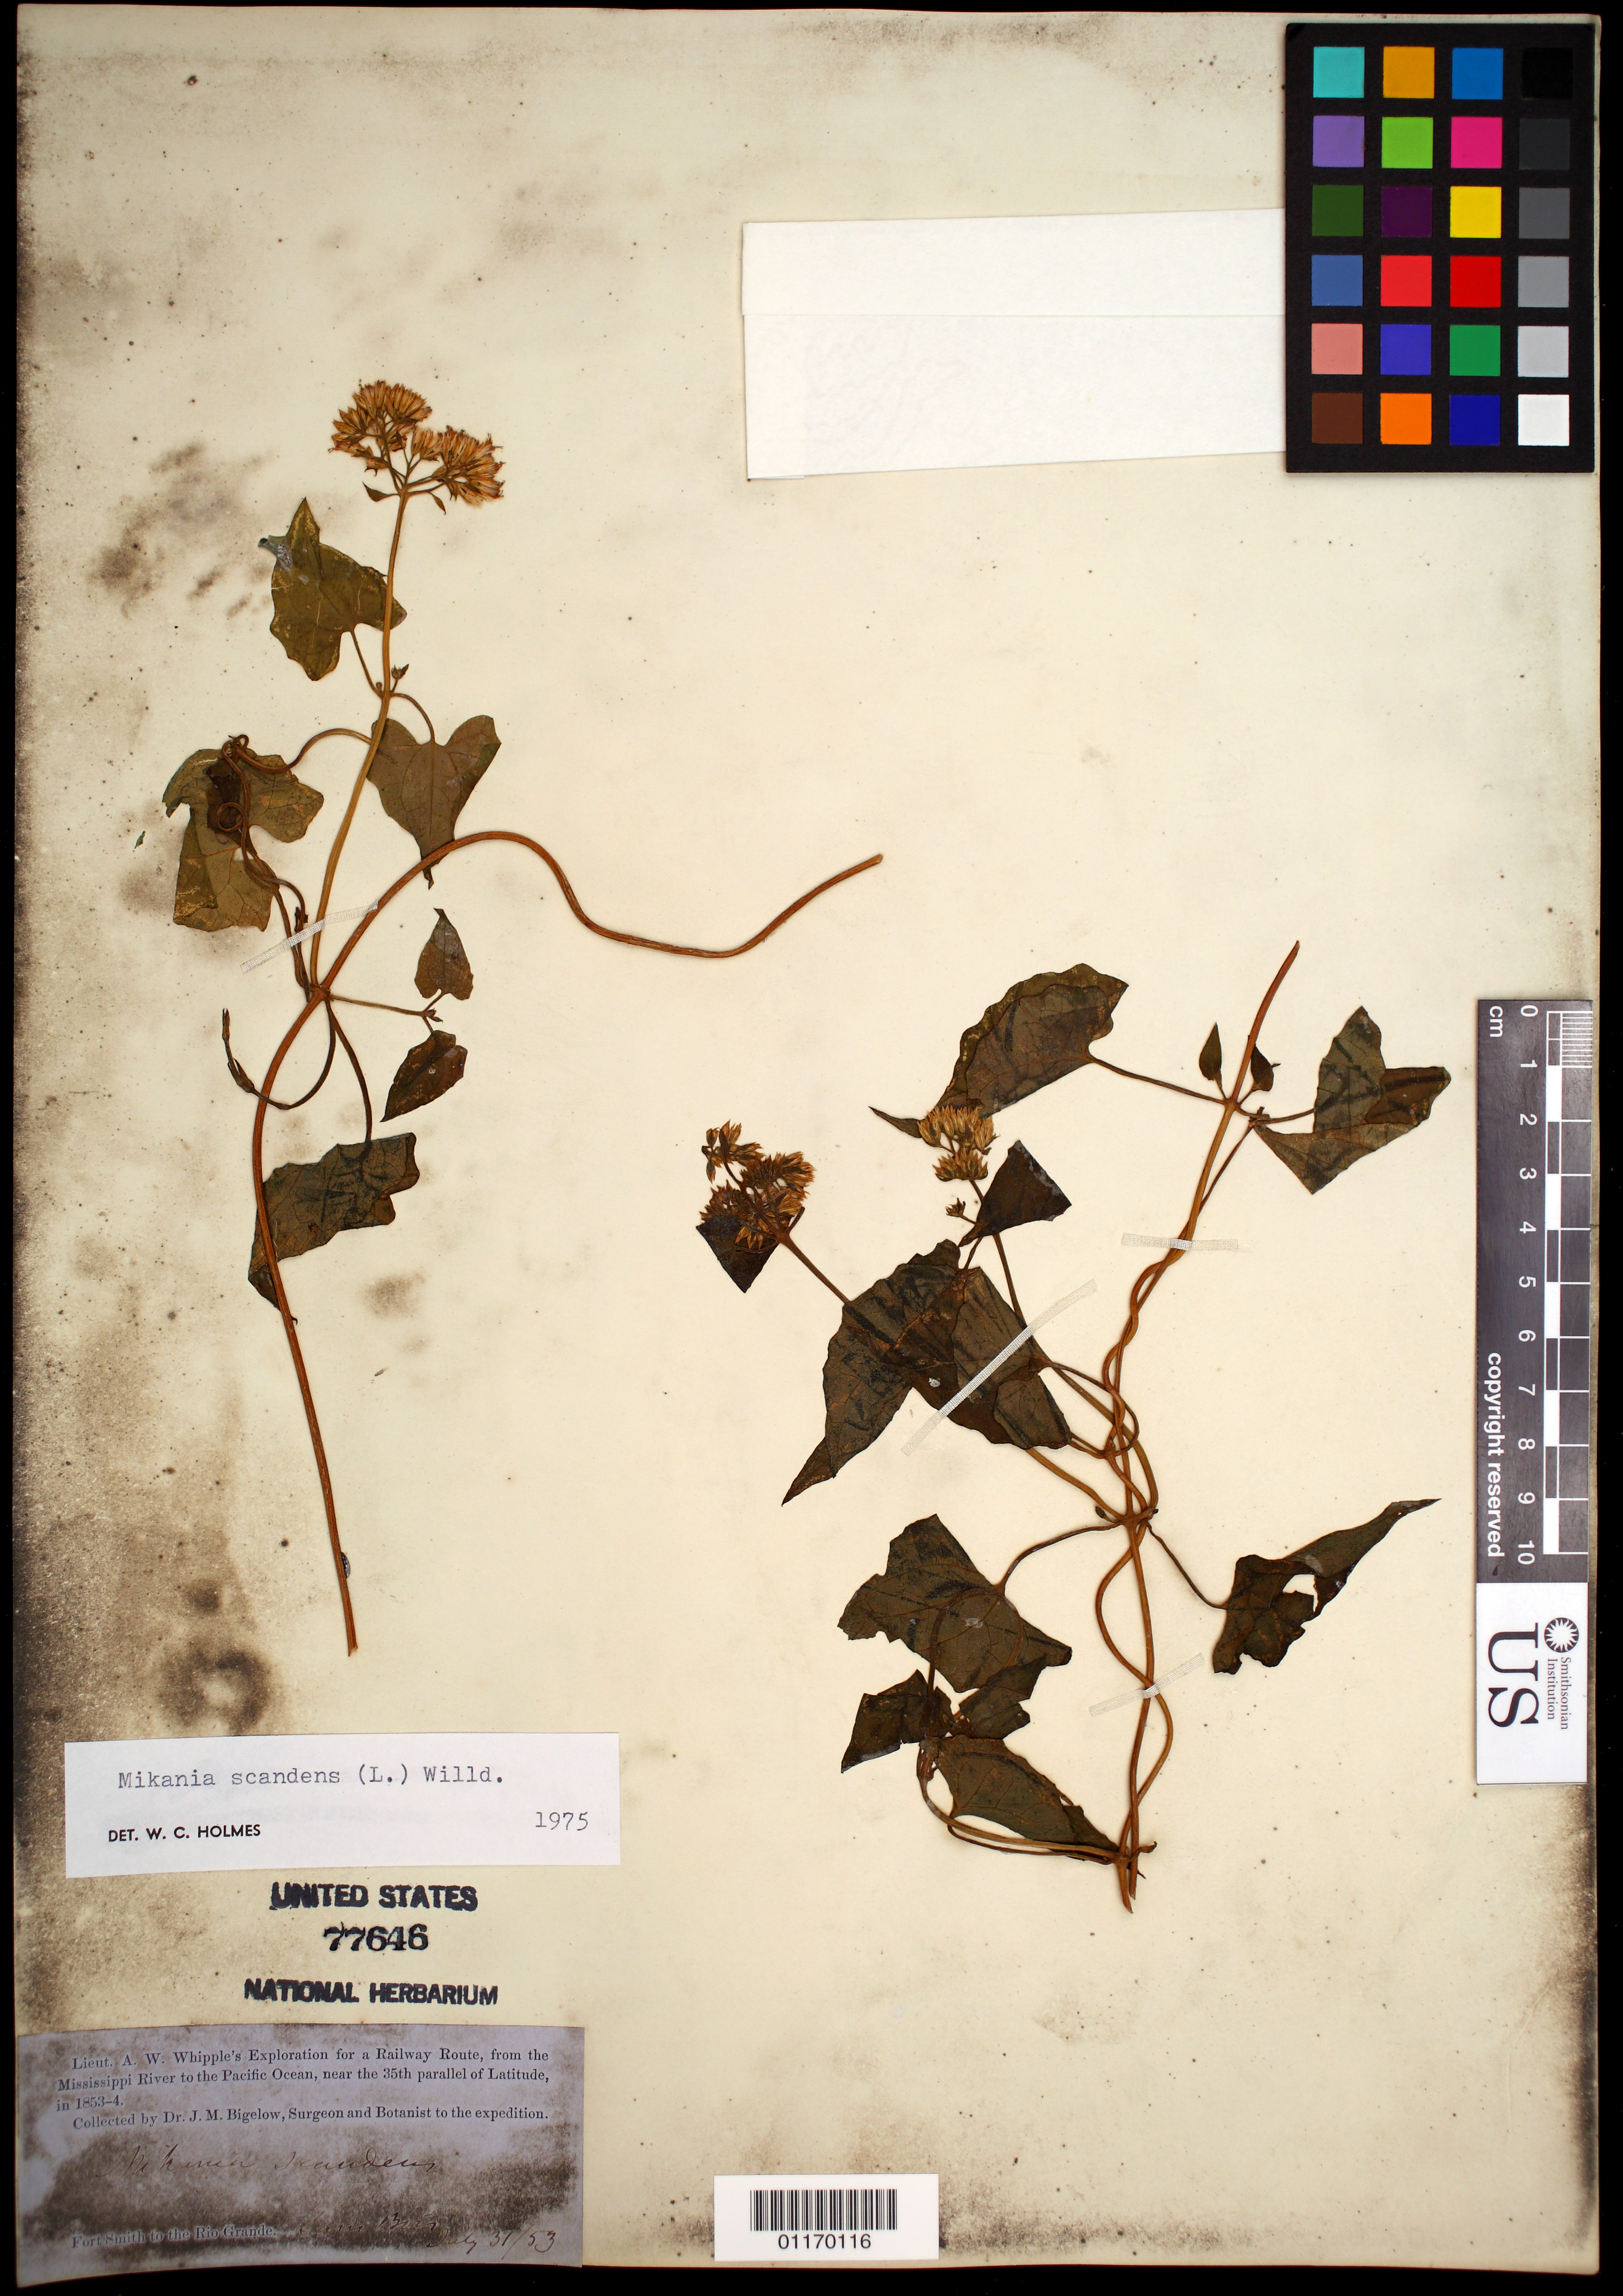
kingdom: Plantae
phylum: Tracheophyta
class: Magnoliopsida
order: Asterales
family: Asteraceae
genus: Mikania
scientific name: Mikania scandens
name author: (L.) Willd.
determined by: Holmes, Walter C., (BAYLU), Baylor University (UNITED STATES)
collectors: J. M. Bigelow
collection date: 1853-07-31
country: United States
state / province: Oklahoma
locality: San Bois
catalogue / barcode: US 77646